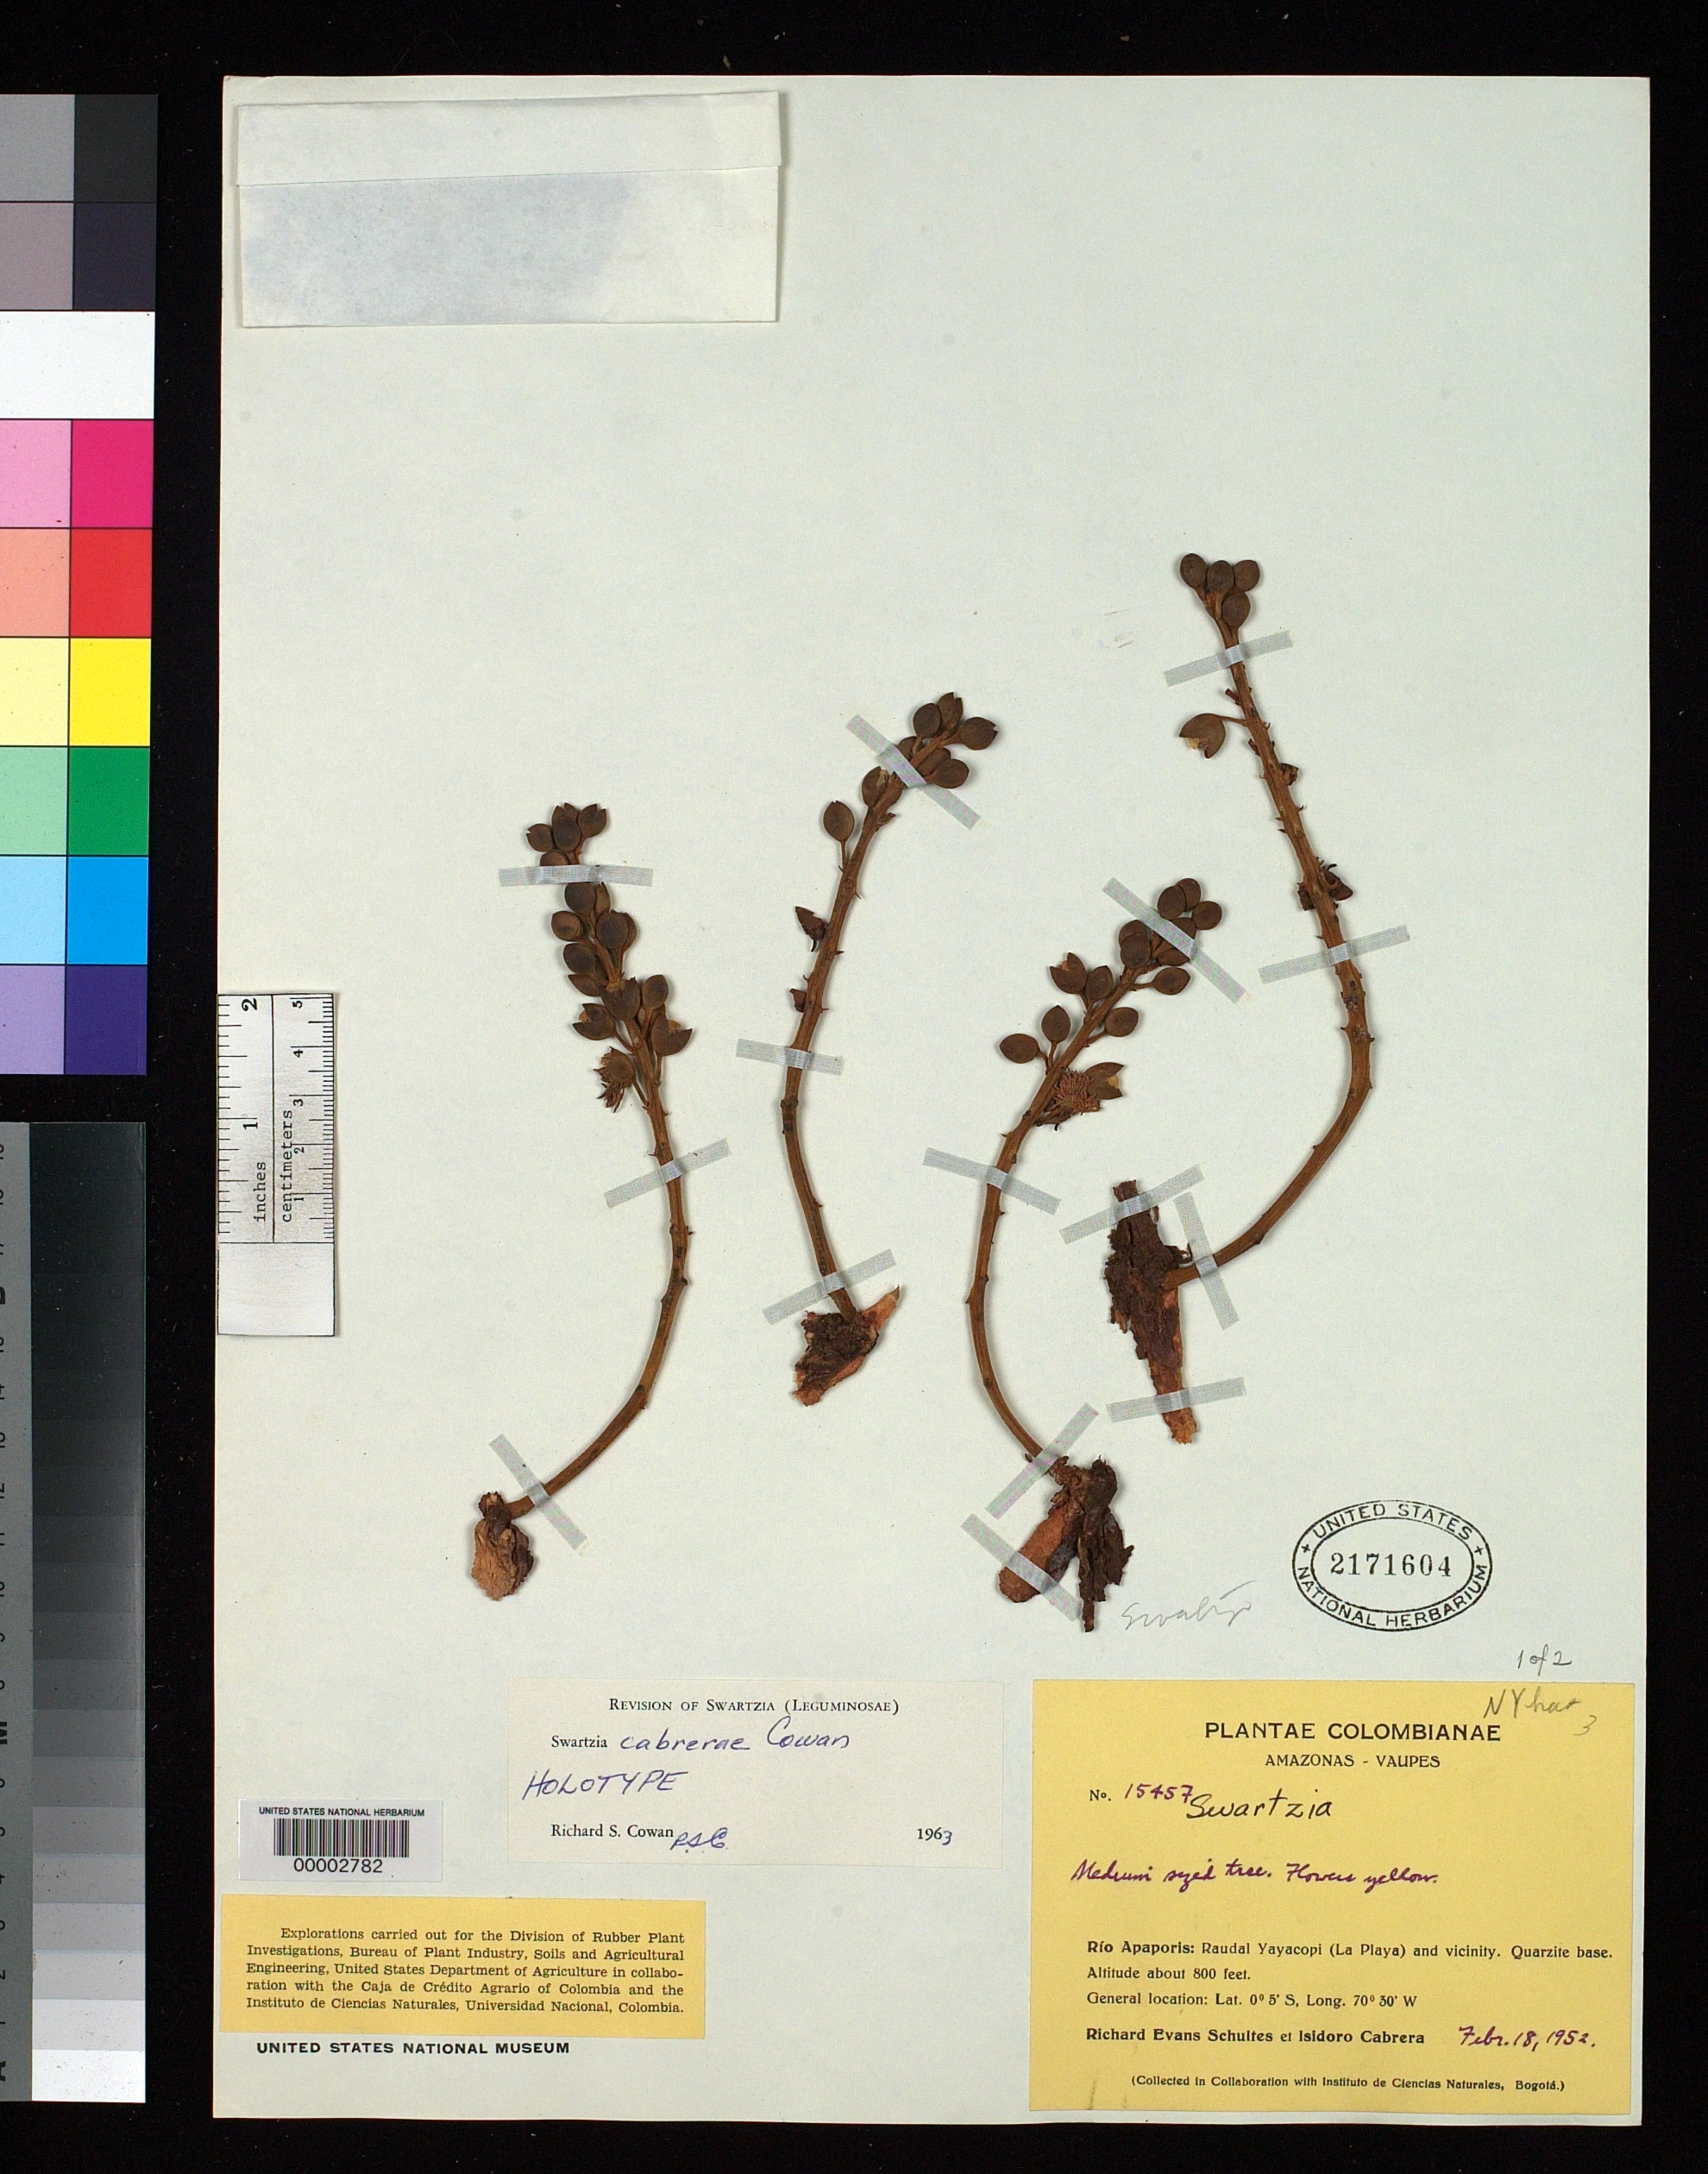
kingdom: Plantae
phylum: Tracheophyta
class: Magnoliopsida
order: Fabales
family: Fabaceae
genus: Swartzia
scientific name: Swartzia cabrerae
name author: R.S. Cowan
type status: Holotype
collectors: R. E. Schultes & I. Cabrera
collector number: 15457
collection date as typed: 18 Feb 1952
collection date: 1952-02-18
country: Colombia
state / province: Amazônas / Vaupés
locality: La Playa, Raudal Ya Yacopi, Rio Apaporis.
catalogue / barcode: US 2171604